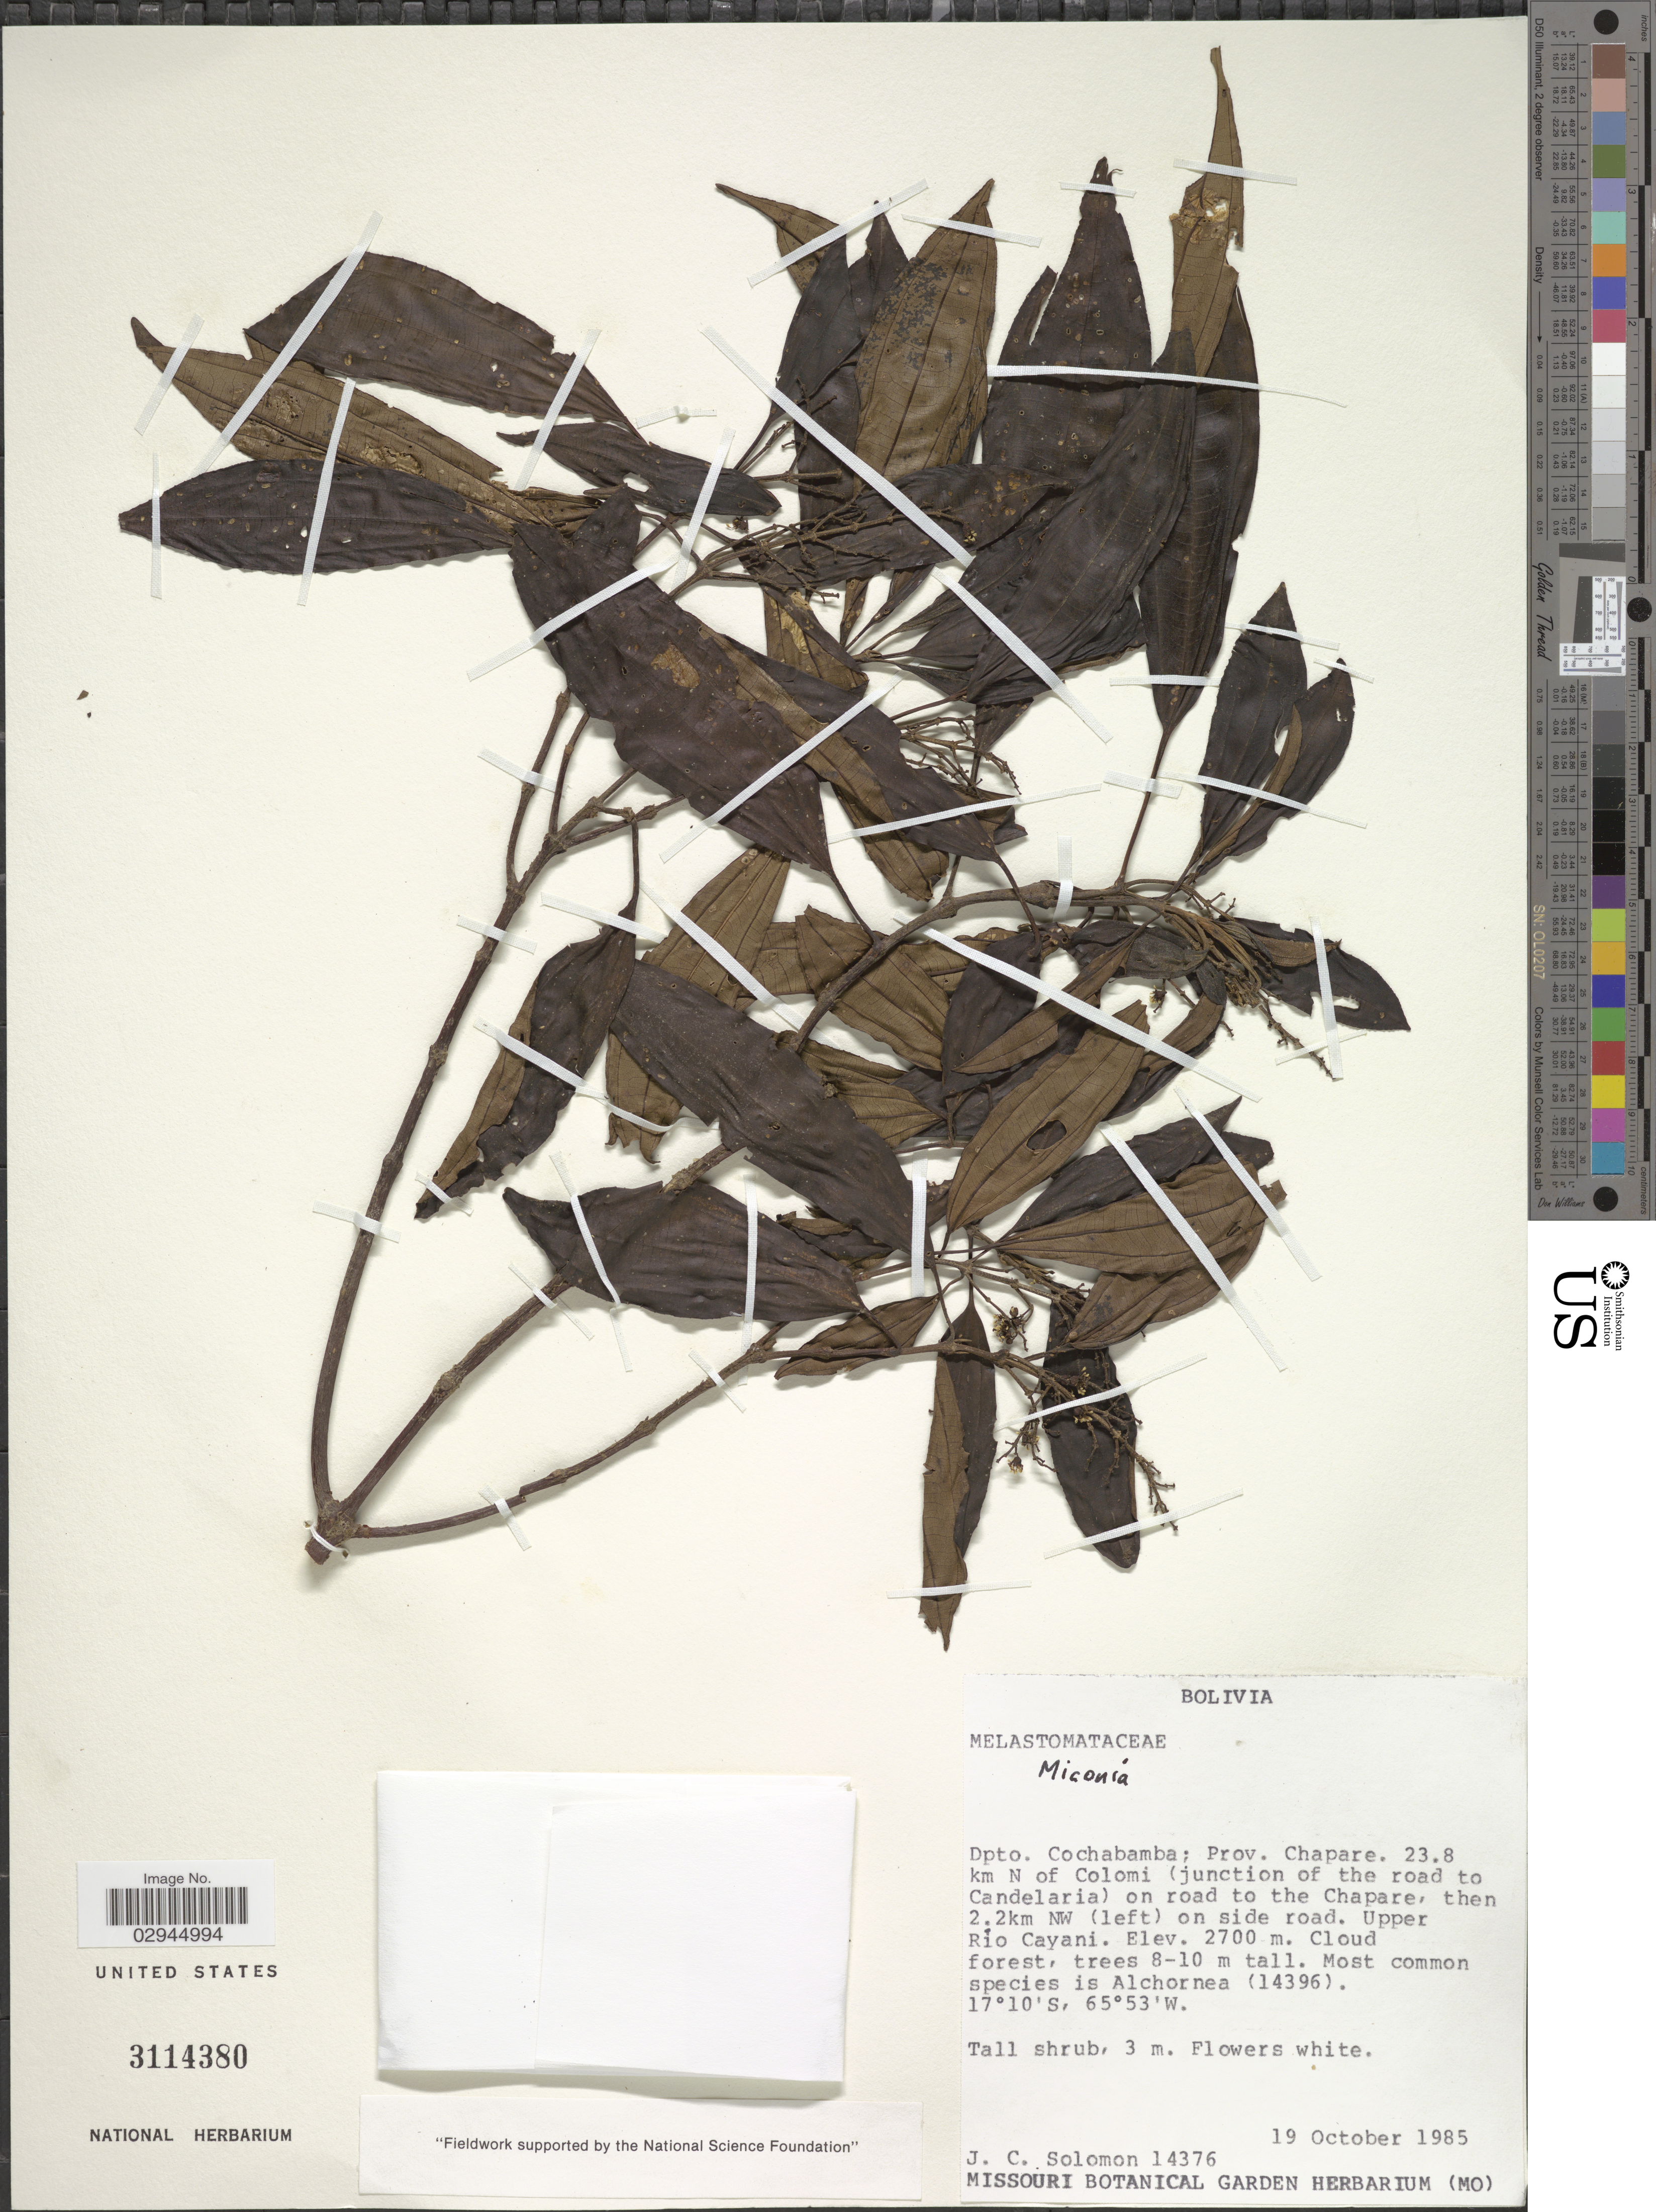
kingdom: Plantae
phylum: Tracheophyta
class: Magnoliopsida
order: Myrtales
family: Melastomataceae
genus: Miconia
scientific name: Miconia sp.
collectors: J. C. Solomon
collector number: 14376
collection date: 1985-10-19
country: Bolivia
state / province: Cochabamba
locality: Dpto. Cochabamba; Prov. Chapare. 23.8 km N of Colomi (junction of the road to Candelaria) on road to the Chapare, then 2.2km NW (left) on side road. Upper Río Cayani.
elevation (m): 2700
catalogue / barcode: US 3114380